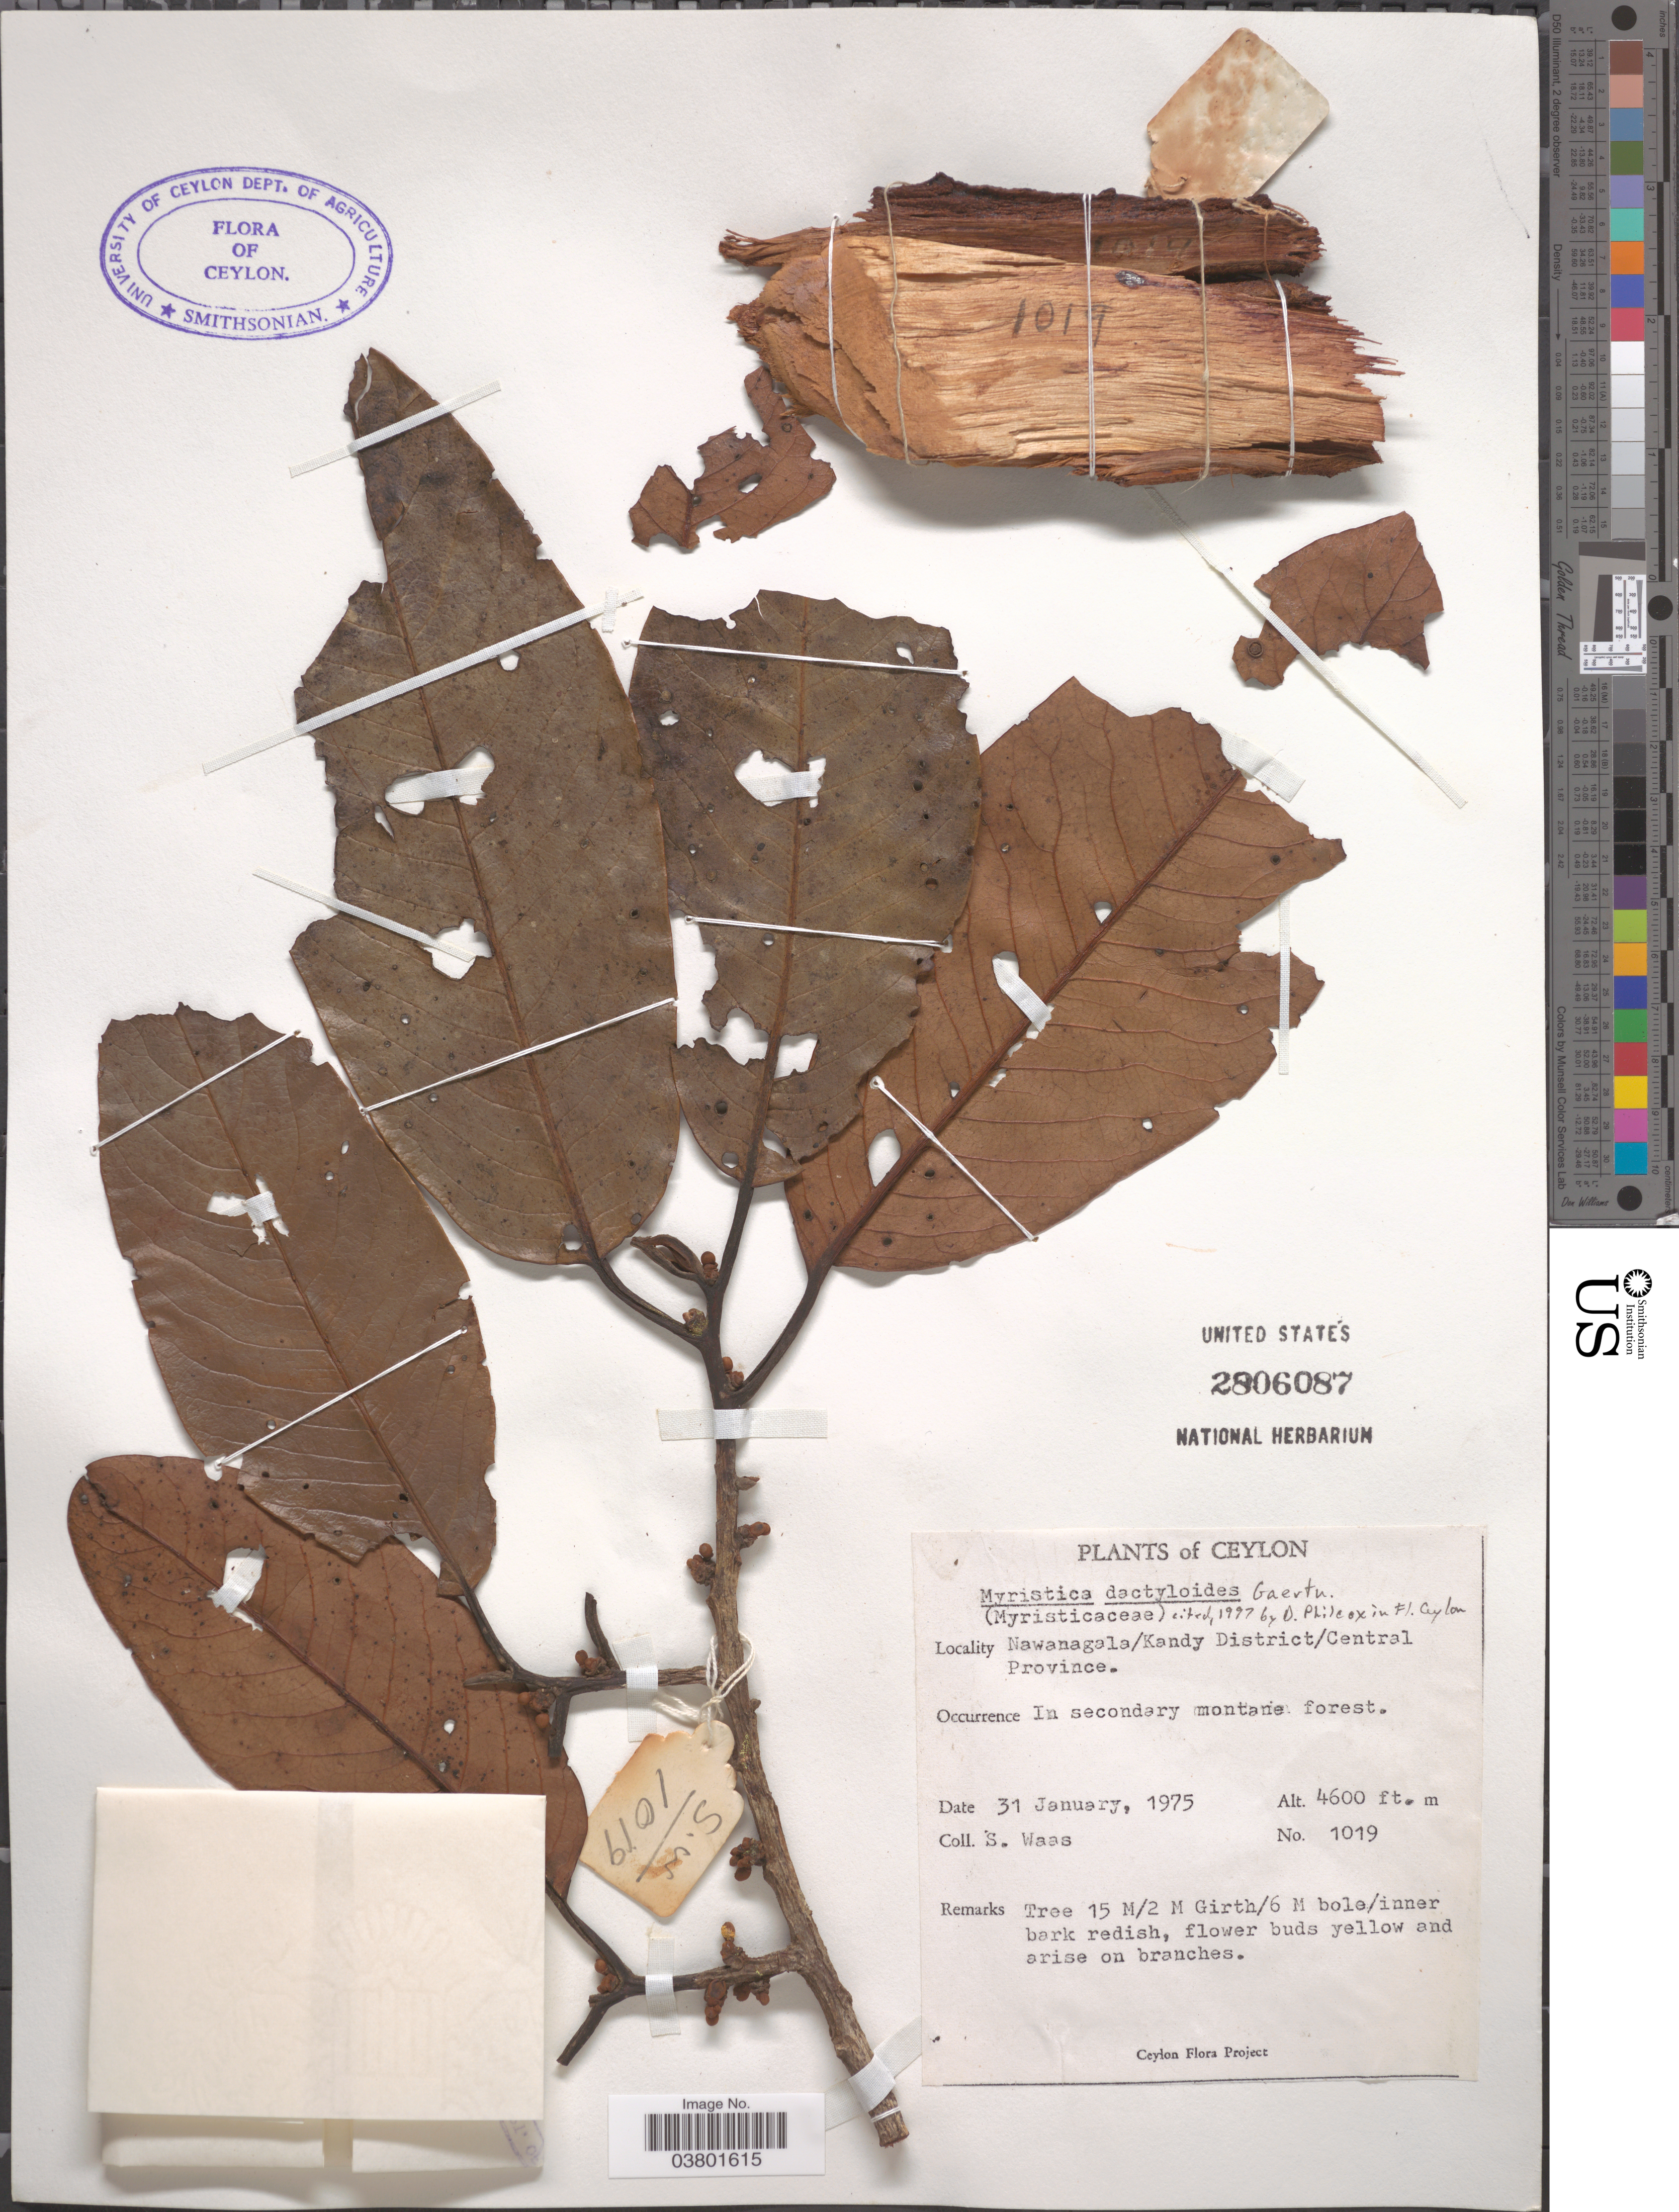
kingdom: Plantae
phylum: Tracheophyta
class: Magnoliopsida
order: Magnoliales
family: Myristicaceae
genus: Myristica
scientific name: Myristica dactyloides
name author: Wall.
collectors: S. Waas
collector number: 1019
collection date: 1975-01-31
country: Sri Lanka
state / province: Central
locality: Ceylon. Nawanagala/Kandy District.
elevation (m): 1402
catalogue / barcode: US 2806087